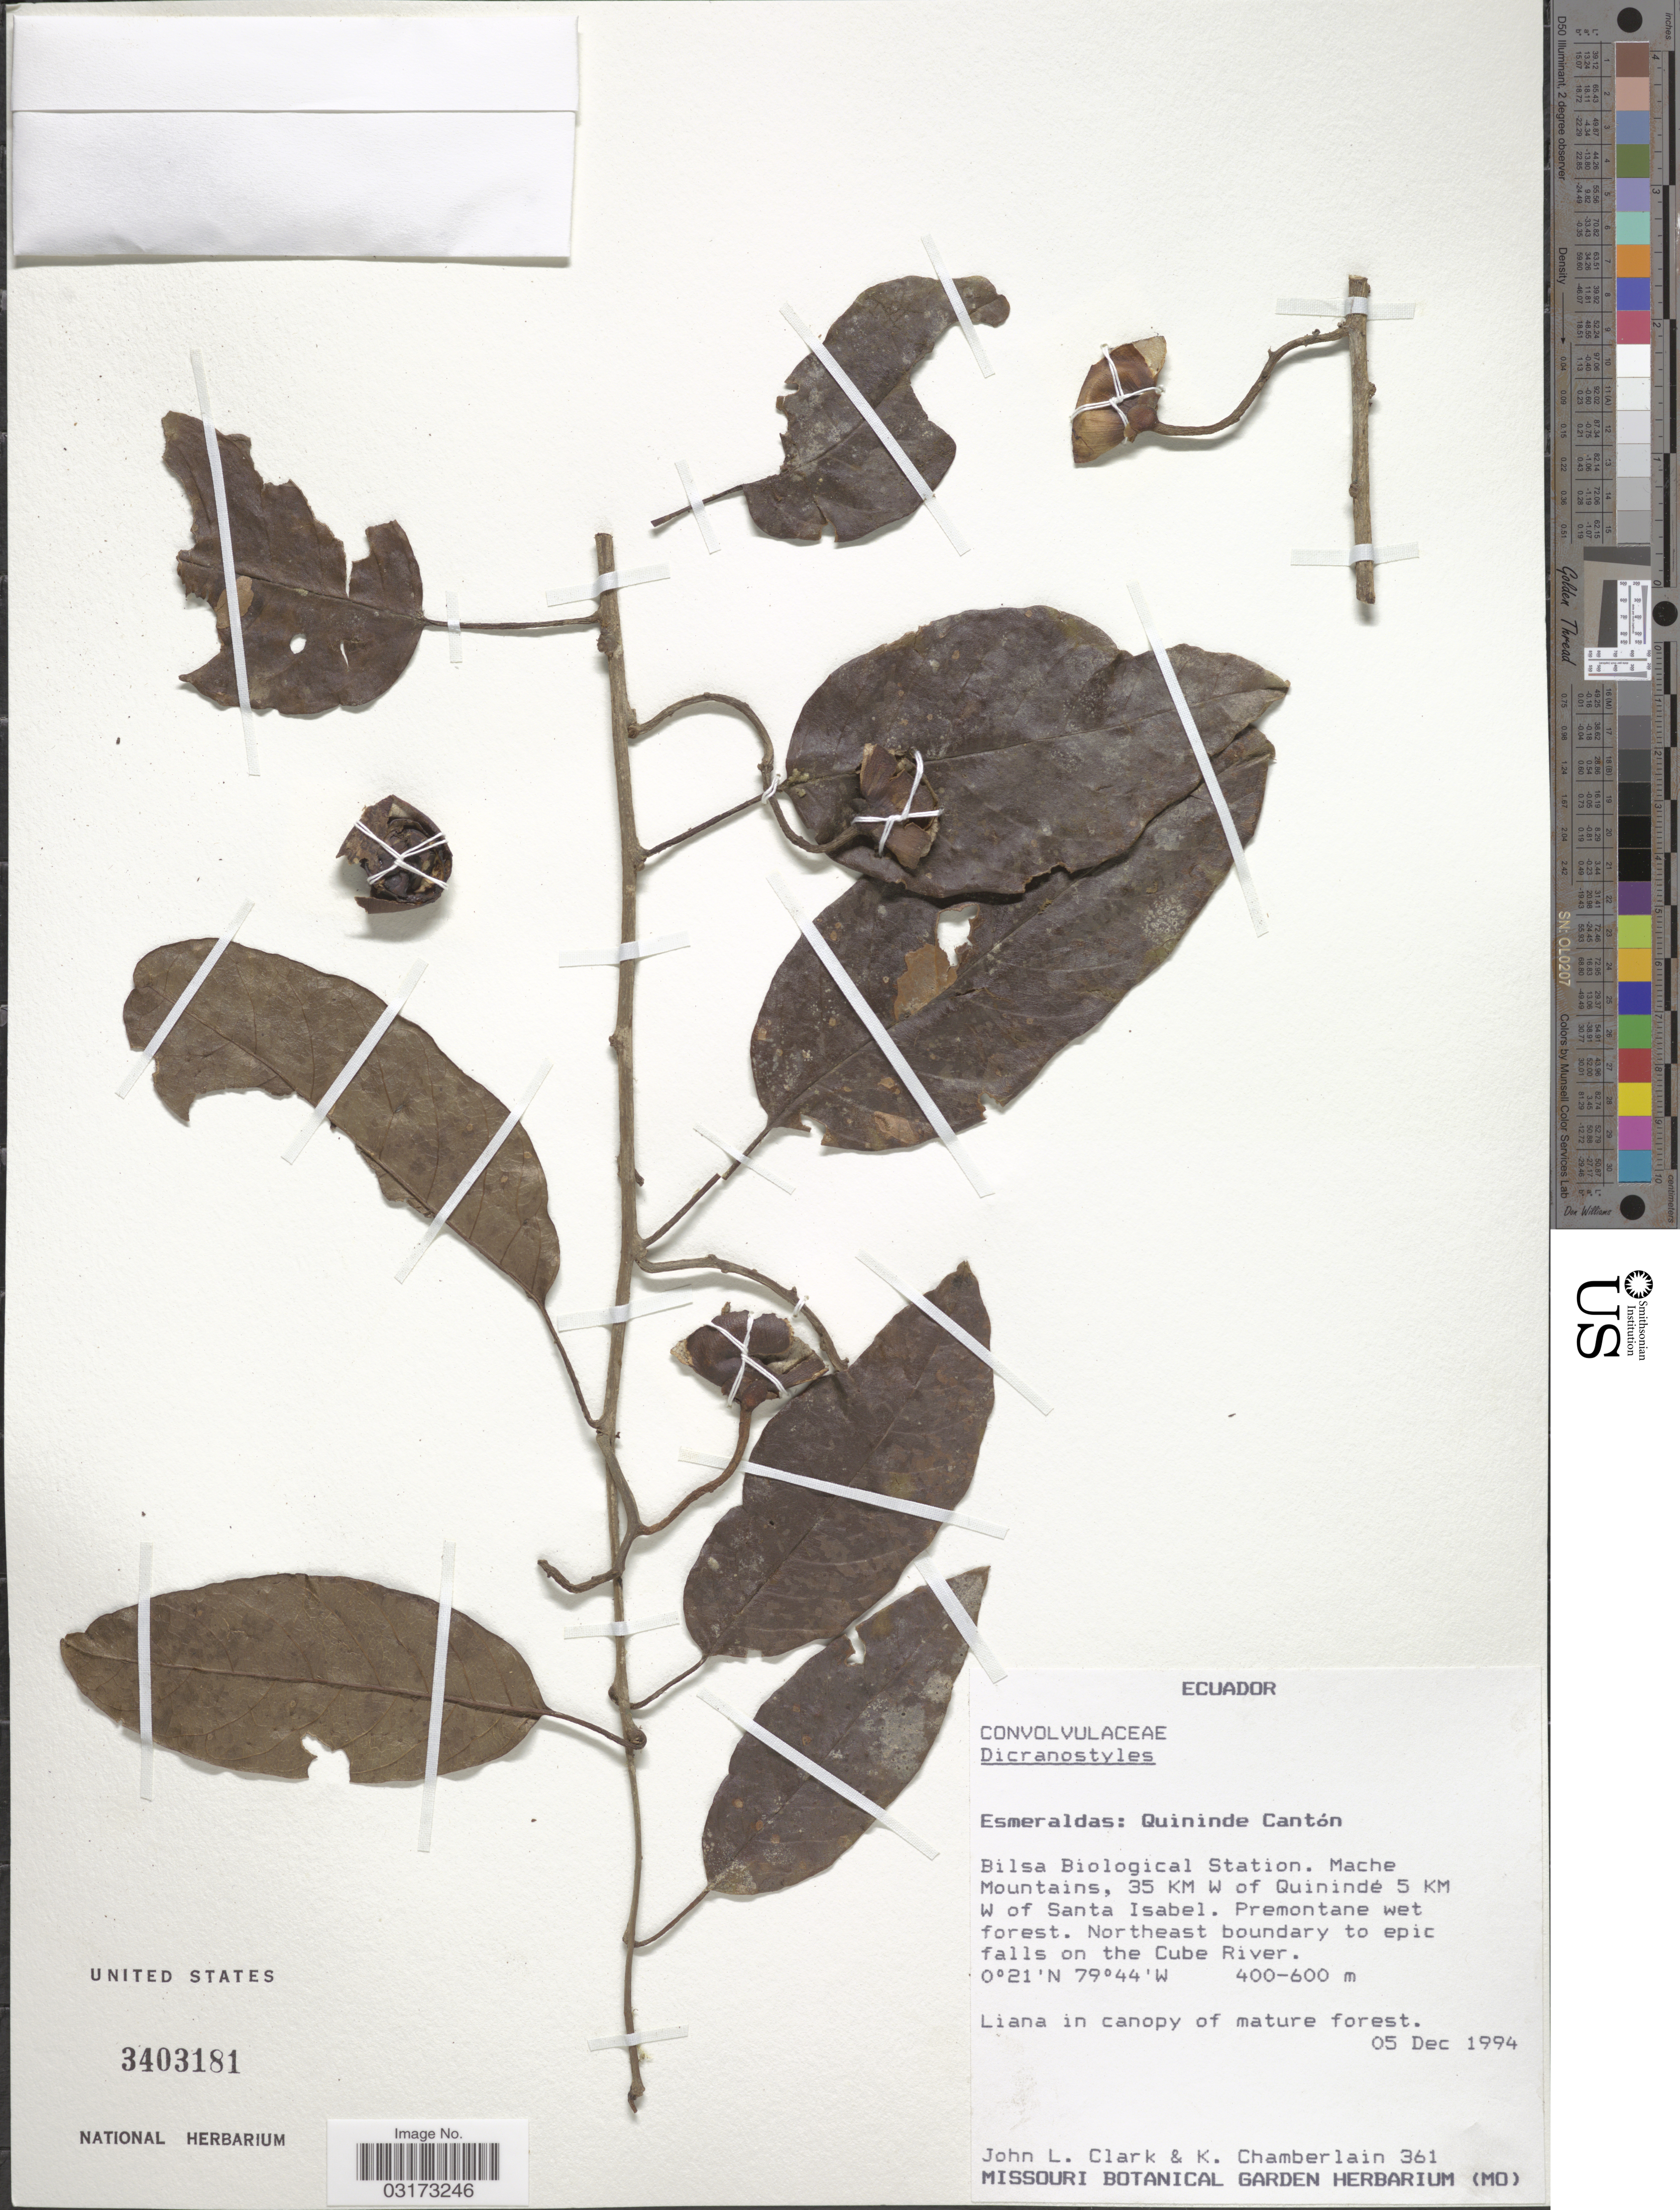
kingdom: Plantae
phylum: Tracheophyta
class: Magnoliopsida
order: Solanales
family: Convolvulaceae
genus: Dicranostyles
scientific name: Dicranostyles sp.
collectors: J. L. Clark & K. Chamberlain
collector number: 361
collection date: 1994-12-05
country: Ecuador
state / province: Esmeraldas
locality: Quininde Cantón. Bilsa Biological Station. Mache Mountains, 35 KM W of Quinindé, 5 KM W of Santa Isabel. Northeast boundary to epic falls on the Cube River.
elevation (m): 400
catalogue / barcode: US 3403181